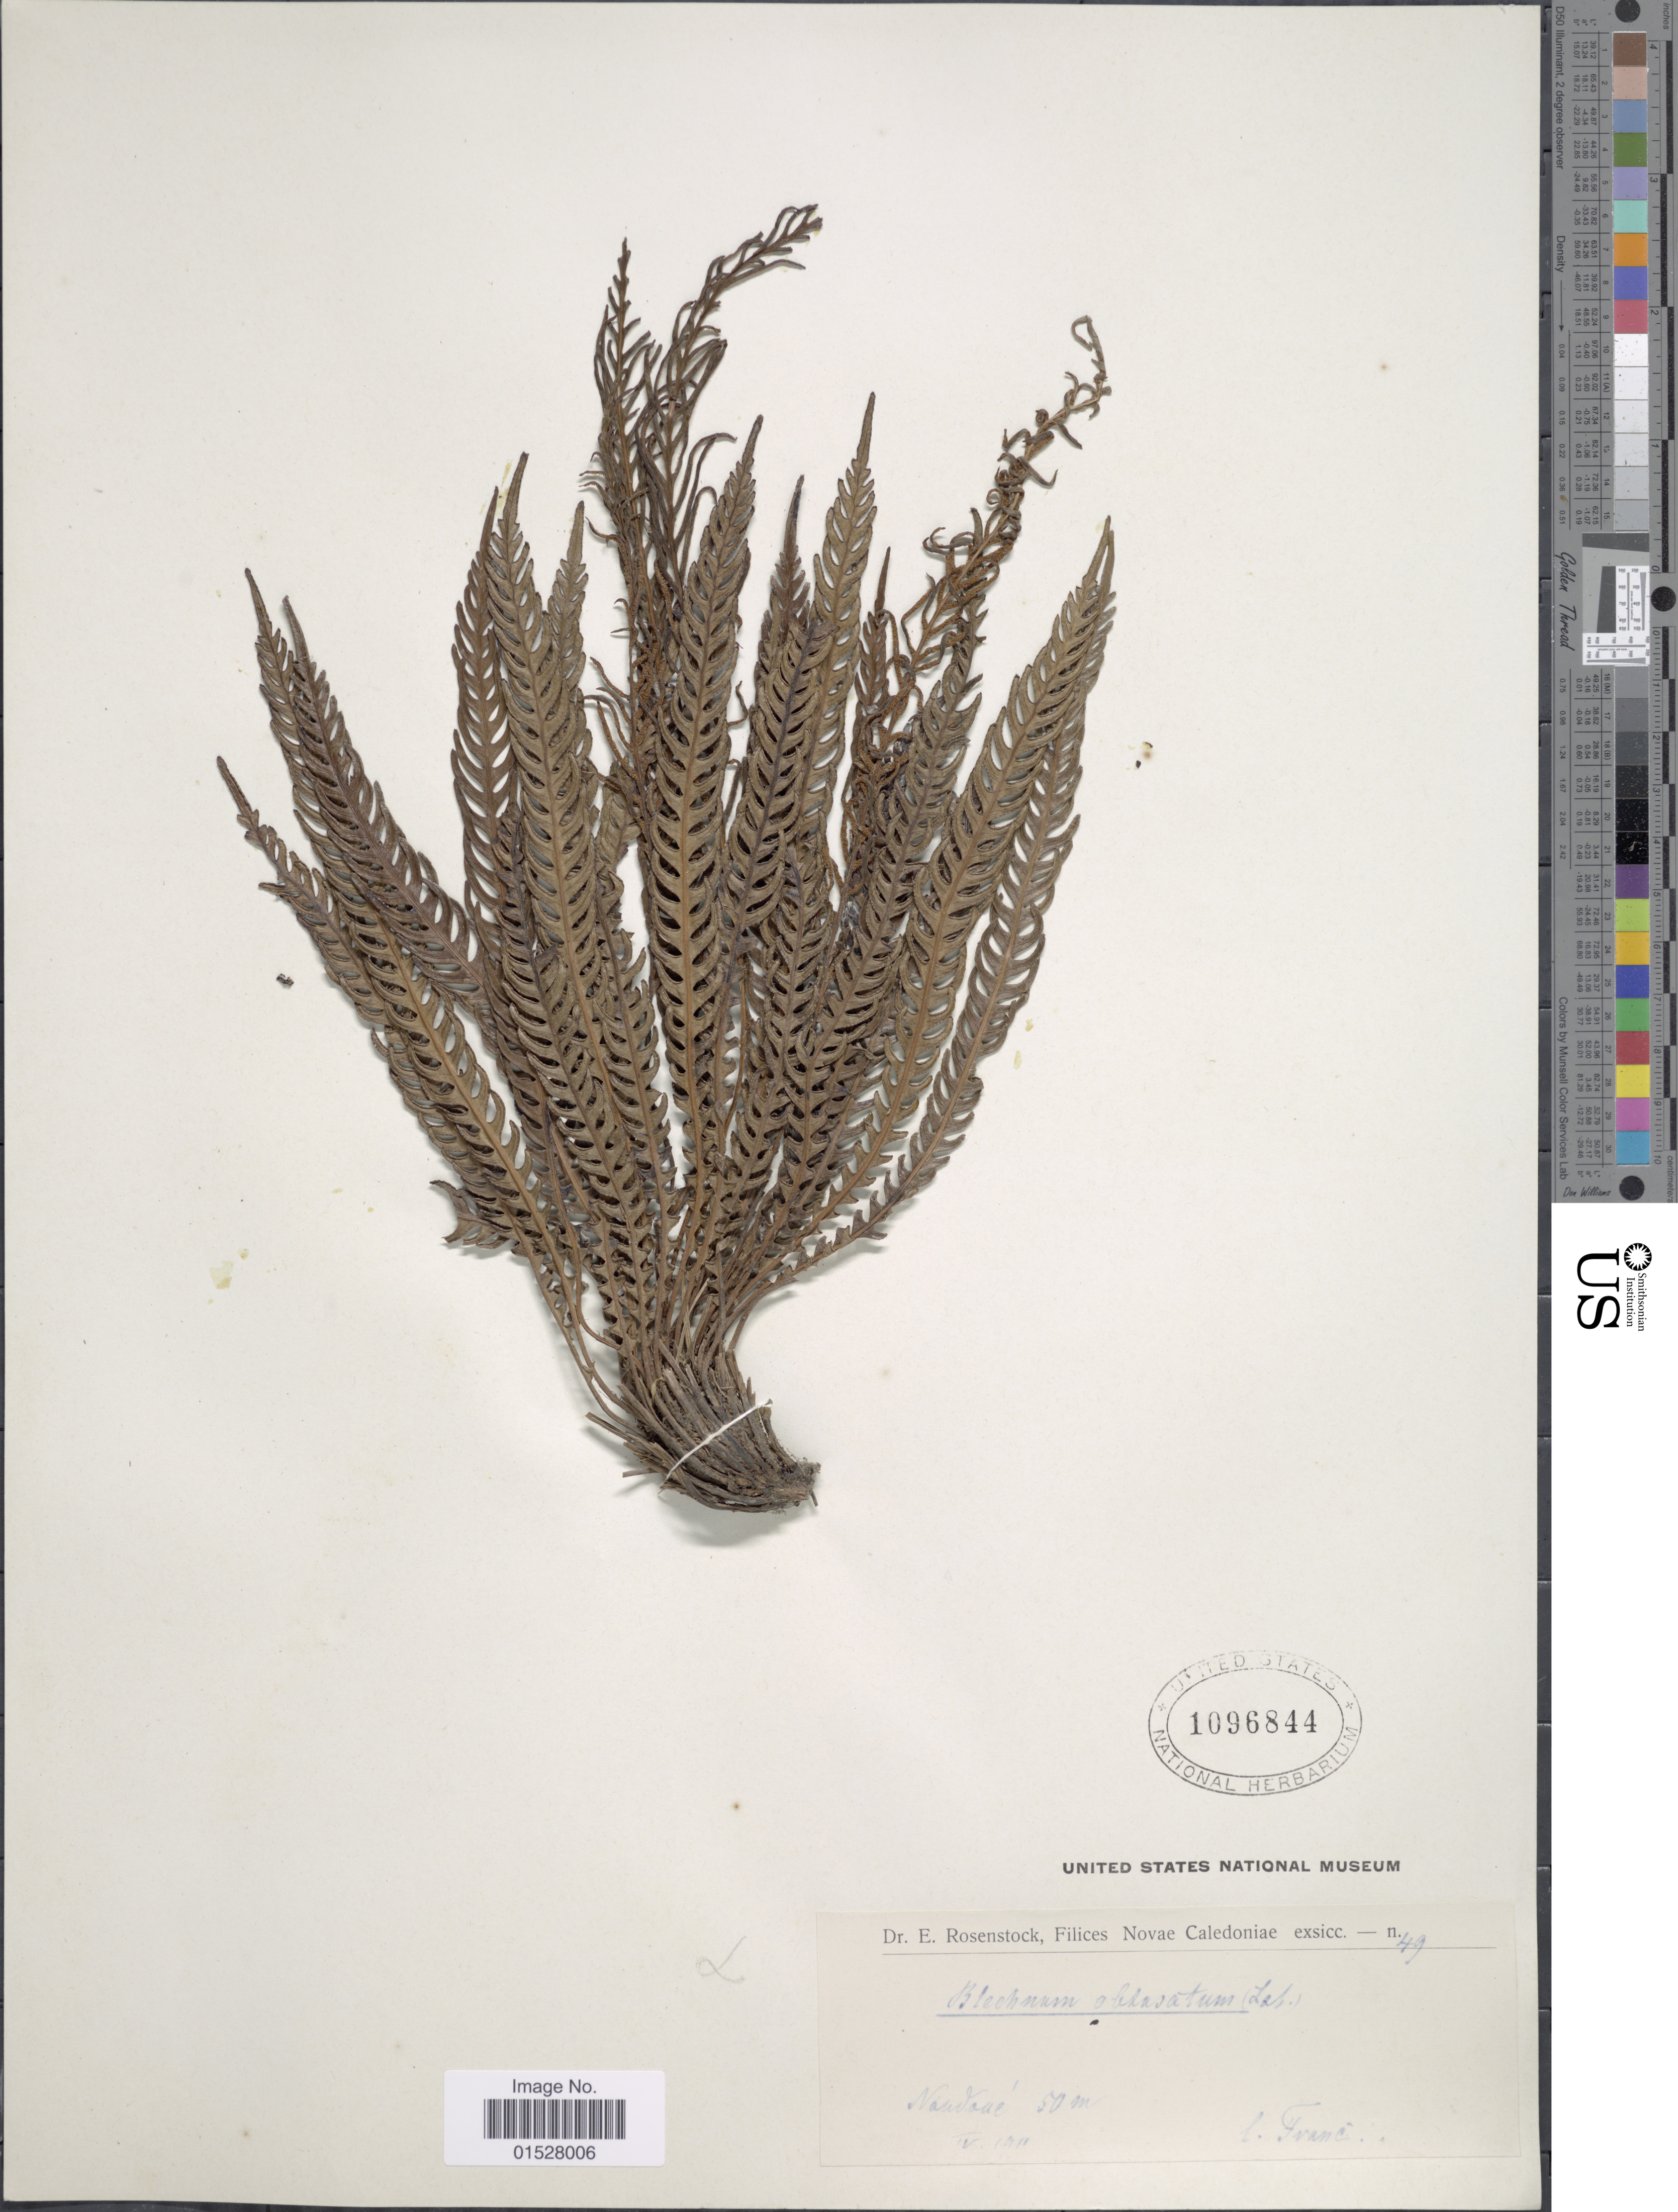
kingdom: Plantae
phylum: Tracheophyta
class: Polypodiopsida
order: Polypodiales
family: Blechnaceae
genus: Blechnum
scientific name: Blechnum obtusatum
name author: (Labill.) Mett.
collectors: Franc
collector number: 49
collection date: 1911-04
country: New Caledonia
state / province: South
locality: Nondoué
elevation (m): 50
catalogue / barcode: US 1096844